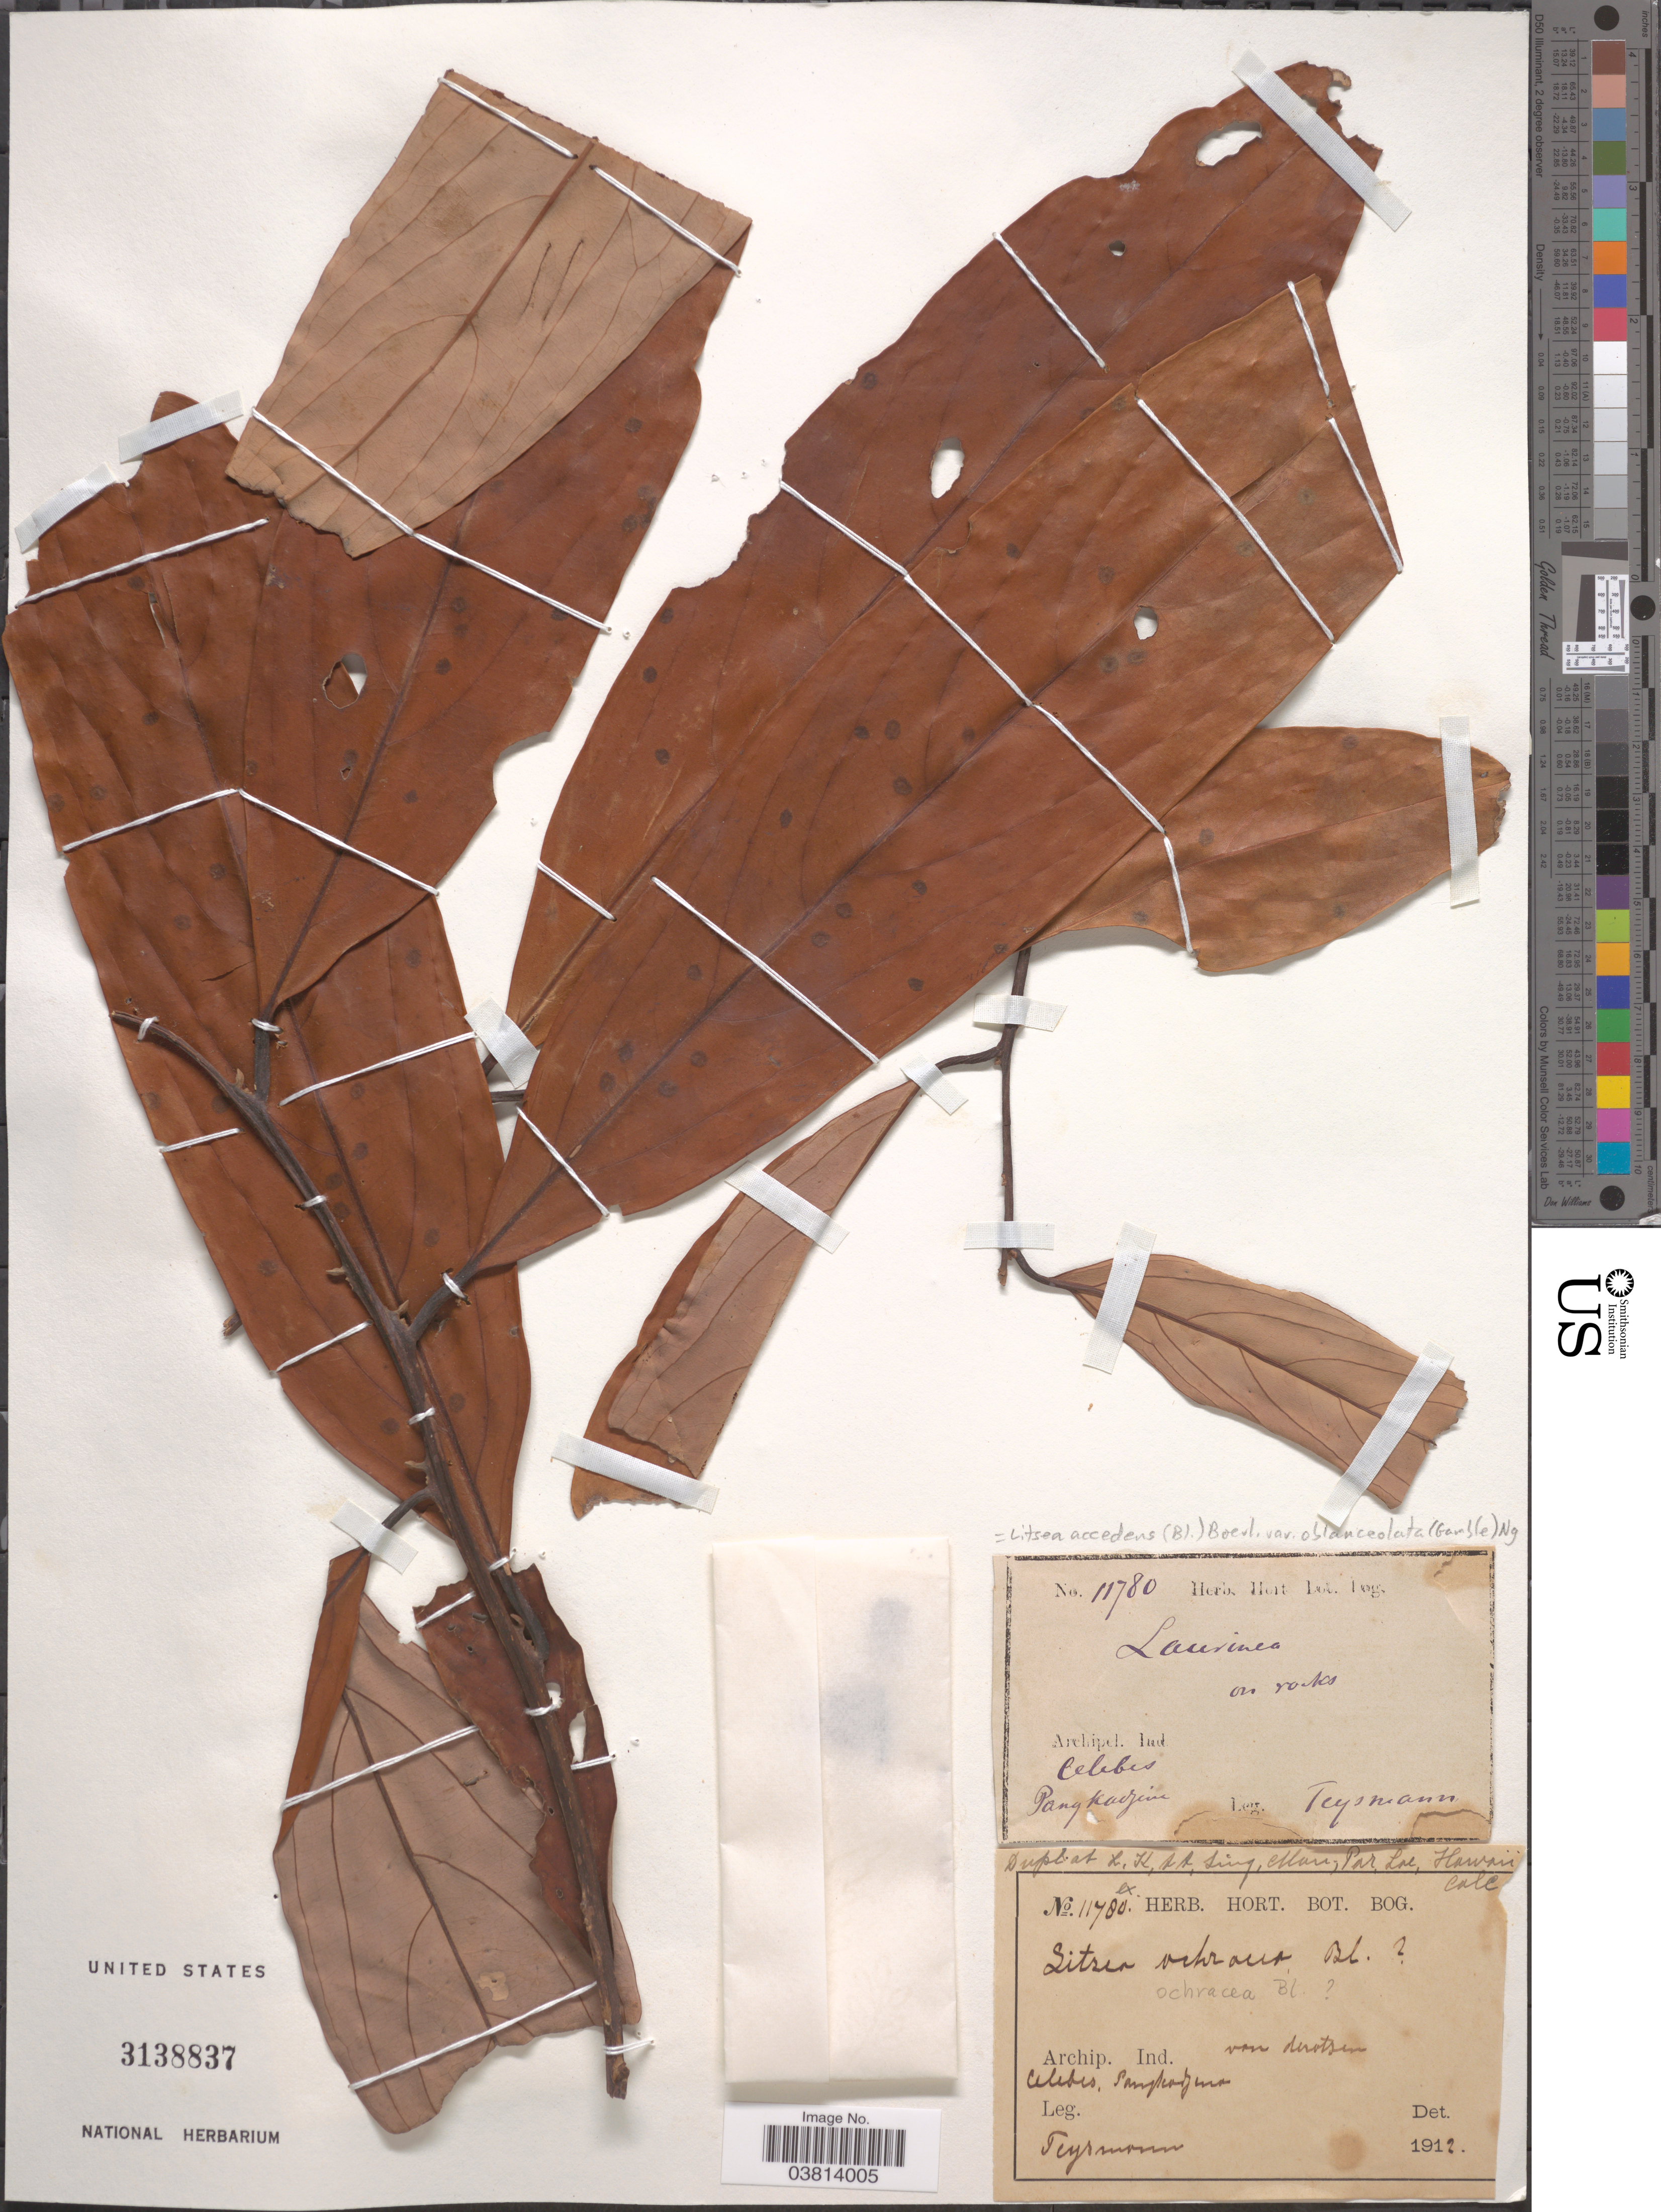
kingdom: Plantae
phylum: Tracheophyta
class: Magnoliopsida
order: Laurales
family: Lauraceae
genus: Litsea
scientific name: Litsea accedens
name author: (Blume) Boerl.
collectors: Teysmann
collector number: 11780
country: Indonesia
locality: Archip. Ind. Celebes, Pangkadjim.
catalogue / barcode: US 3138837